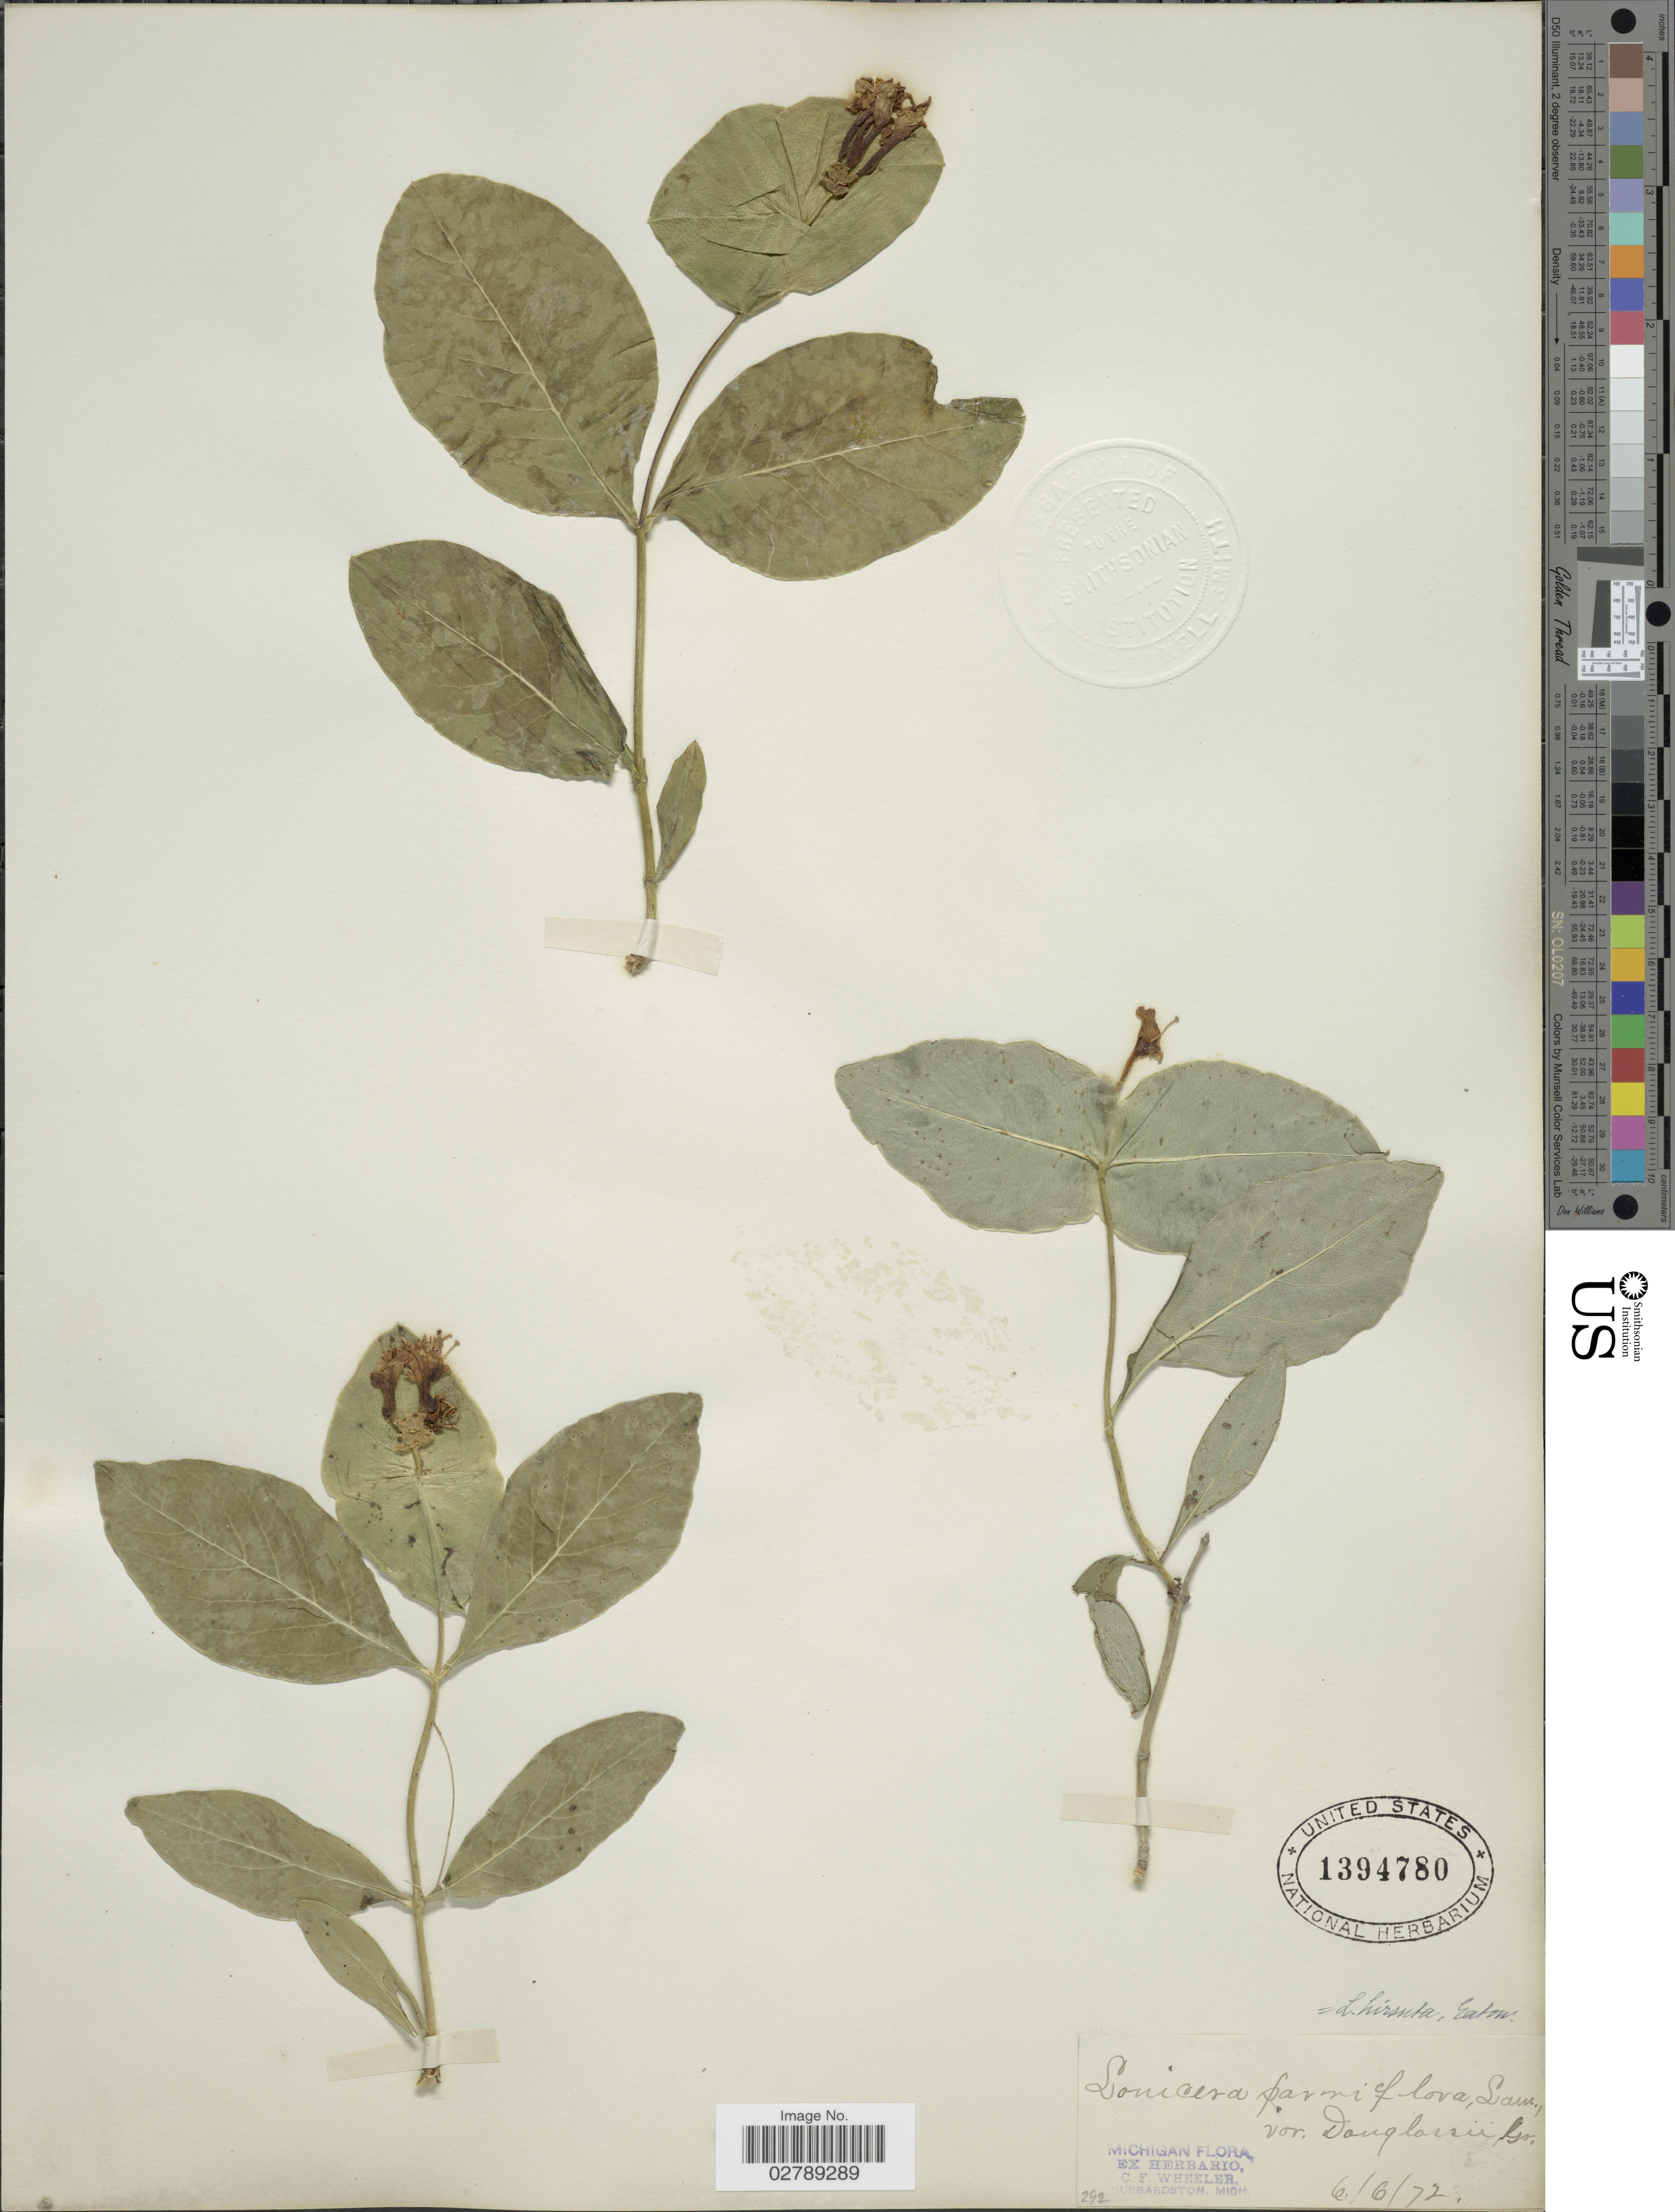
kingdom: Plantae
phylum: Tracheophyta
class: Magnoliopsida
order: Dipsacales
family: Caprifoliaceae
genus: Lonicera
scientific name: Lonicera hirsuta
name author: Eaton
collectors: C. Wheeler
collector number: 292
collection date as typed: Transcribed d/m/y: 6/6/72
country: United States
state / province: Michigan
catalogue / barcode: US 1394780